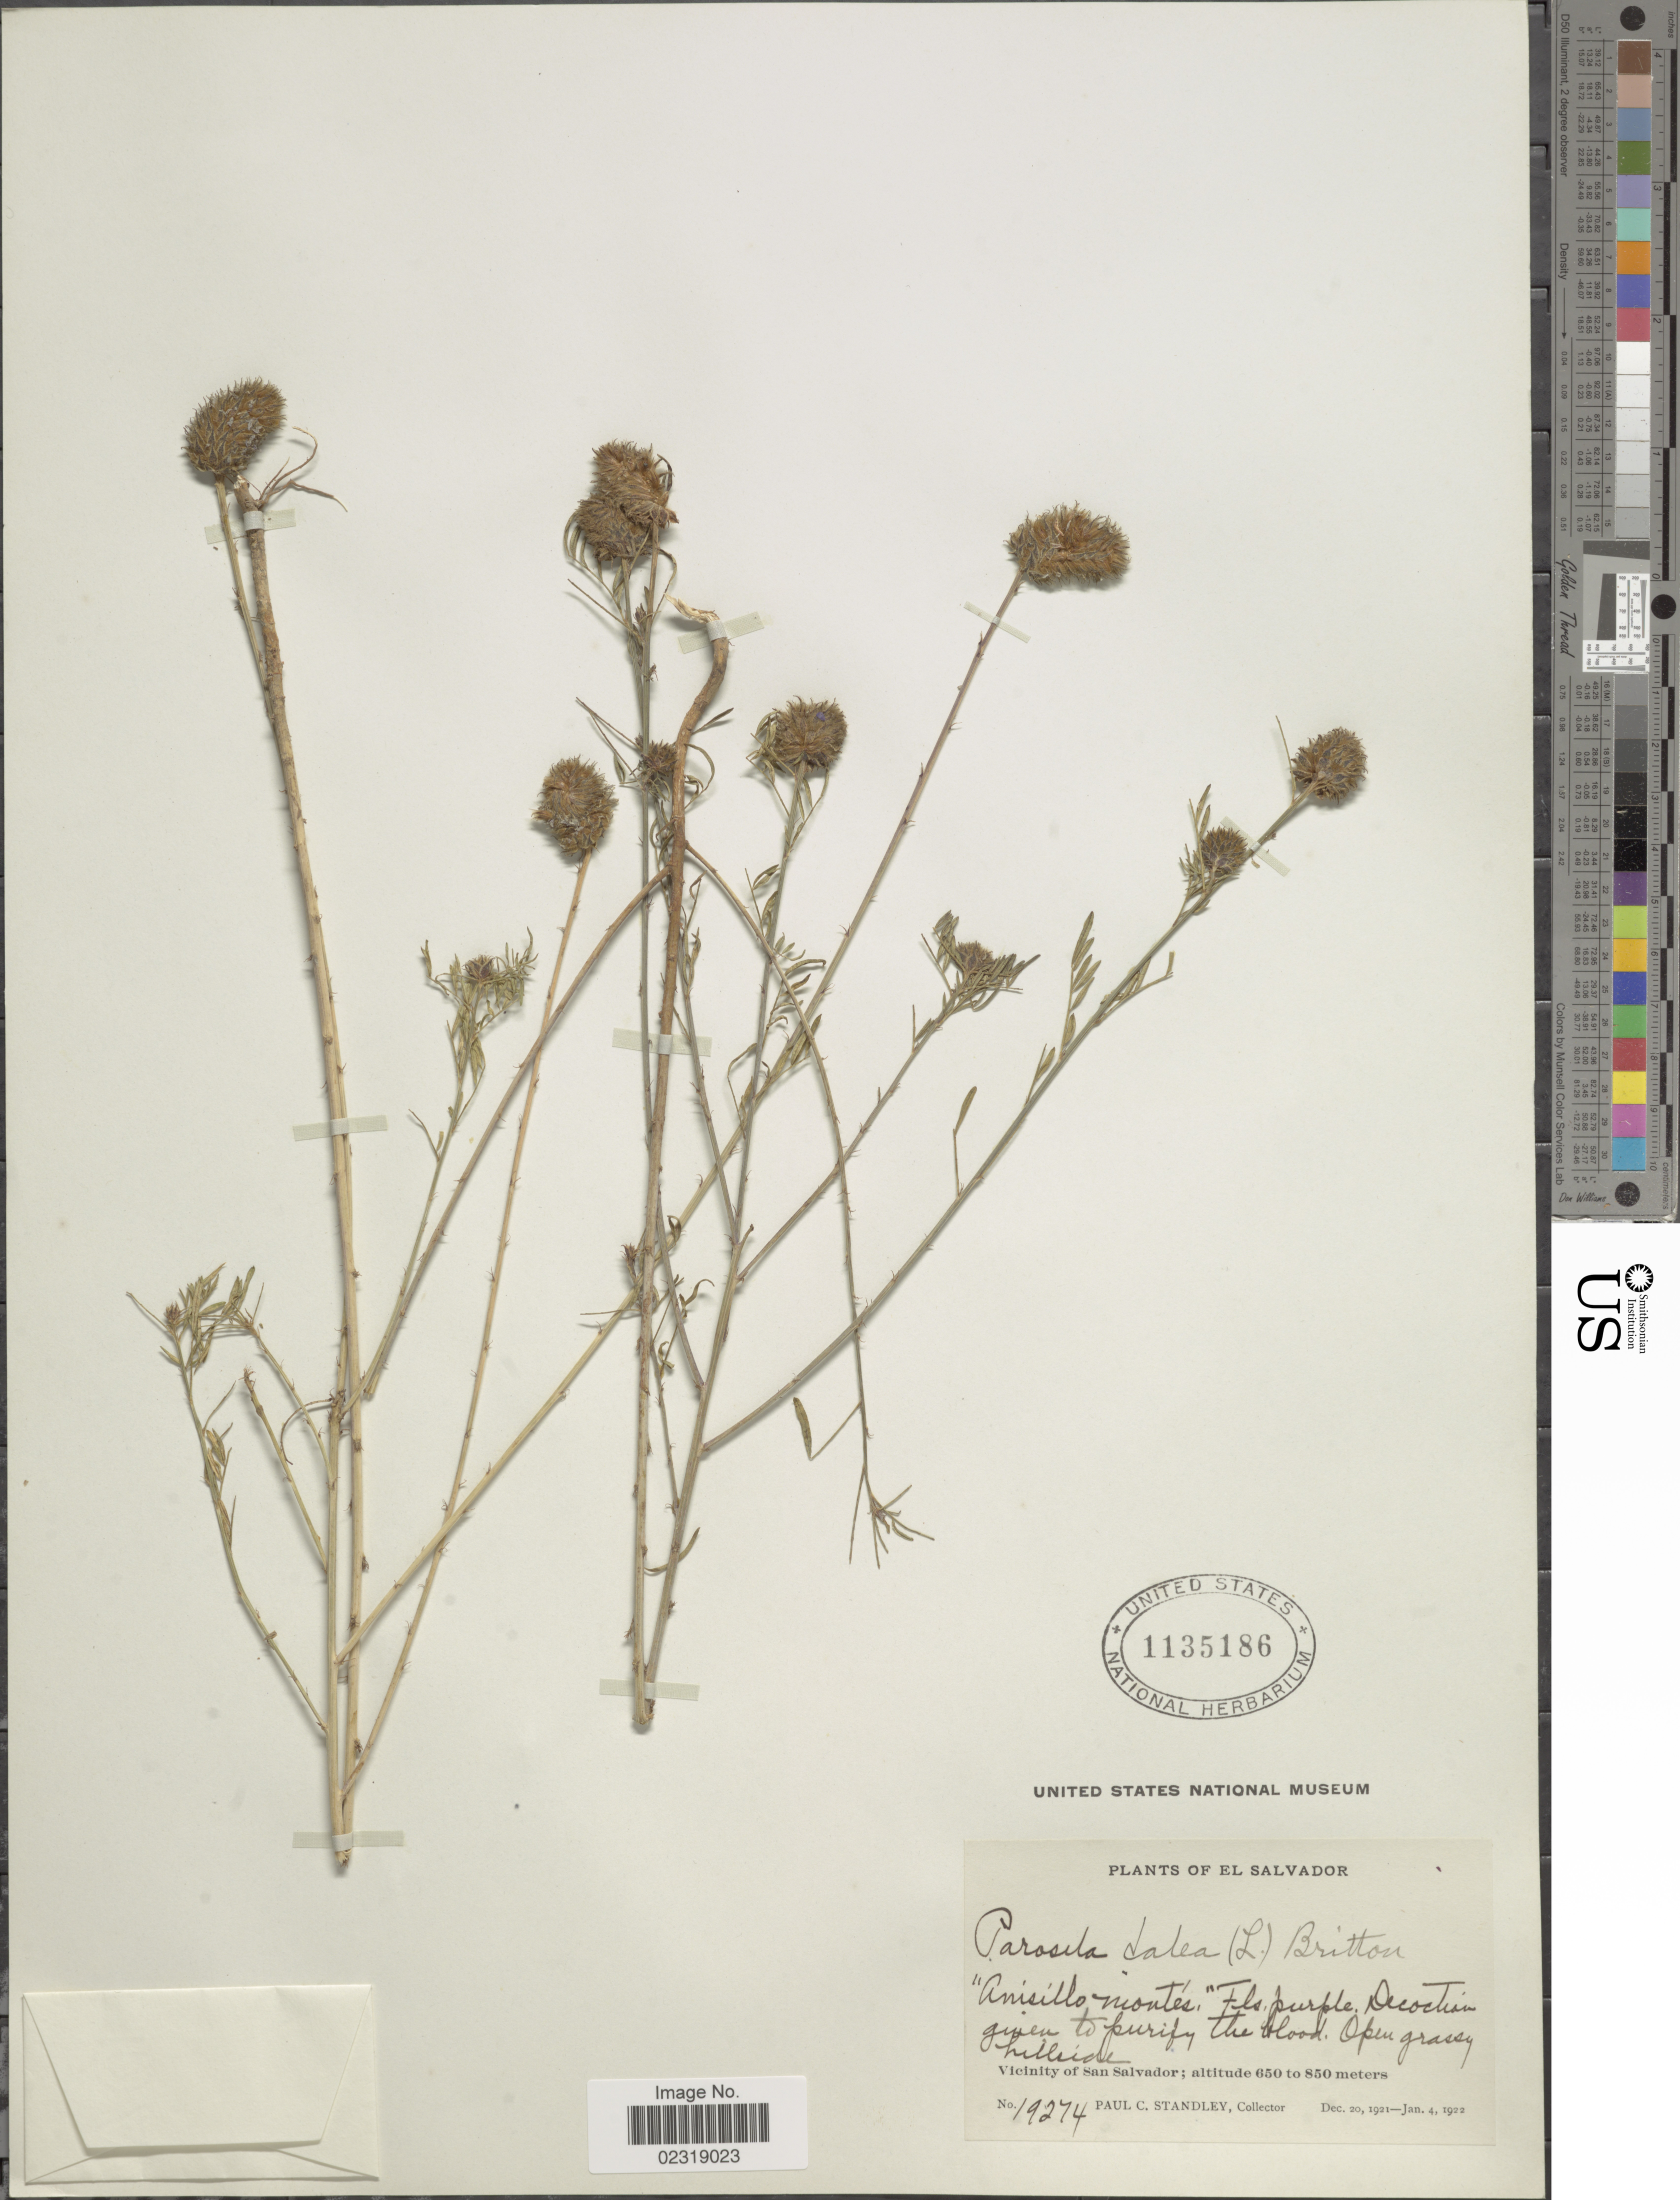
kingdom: Plantae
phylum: Tracheophyta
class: Magnoliopsida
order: Fabales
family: Fabaceae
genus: Dalea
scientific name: Dalea cliffortiana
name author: Willd.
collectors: P. C. Standley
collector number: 19274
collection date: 1921-12-20/1922-01-04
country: El Salvador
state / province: San Salvador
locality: El Salvador, Open grassy hillside, Vicinity of San Salvador,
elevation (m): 650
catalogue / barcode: US 1135186